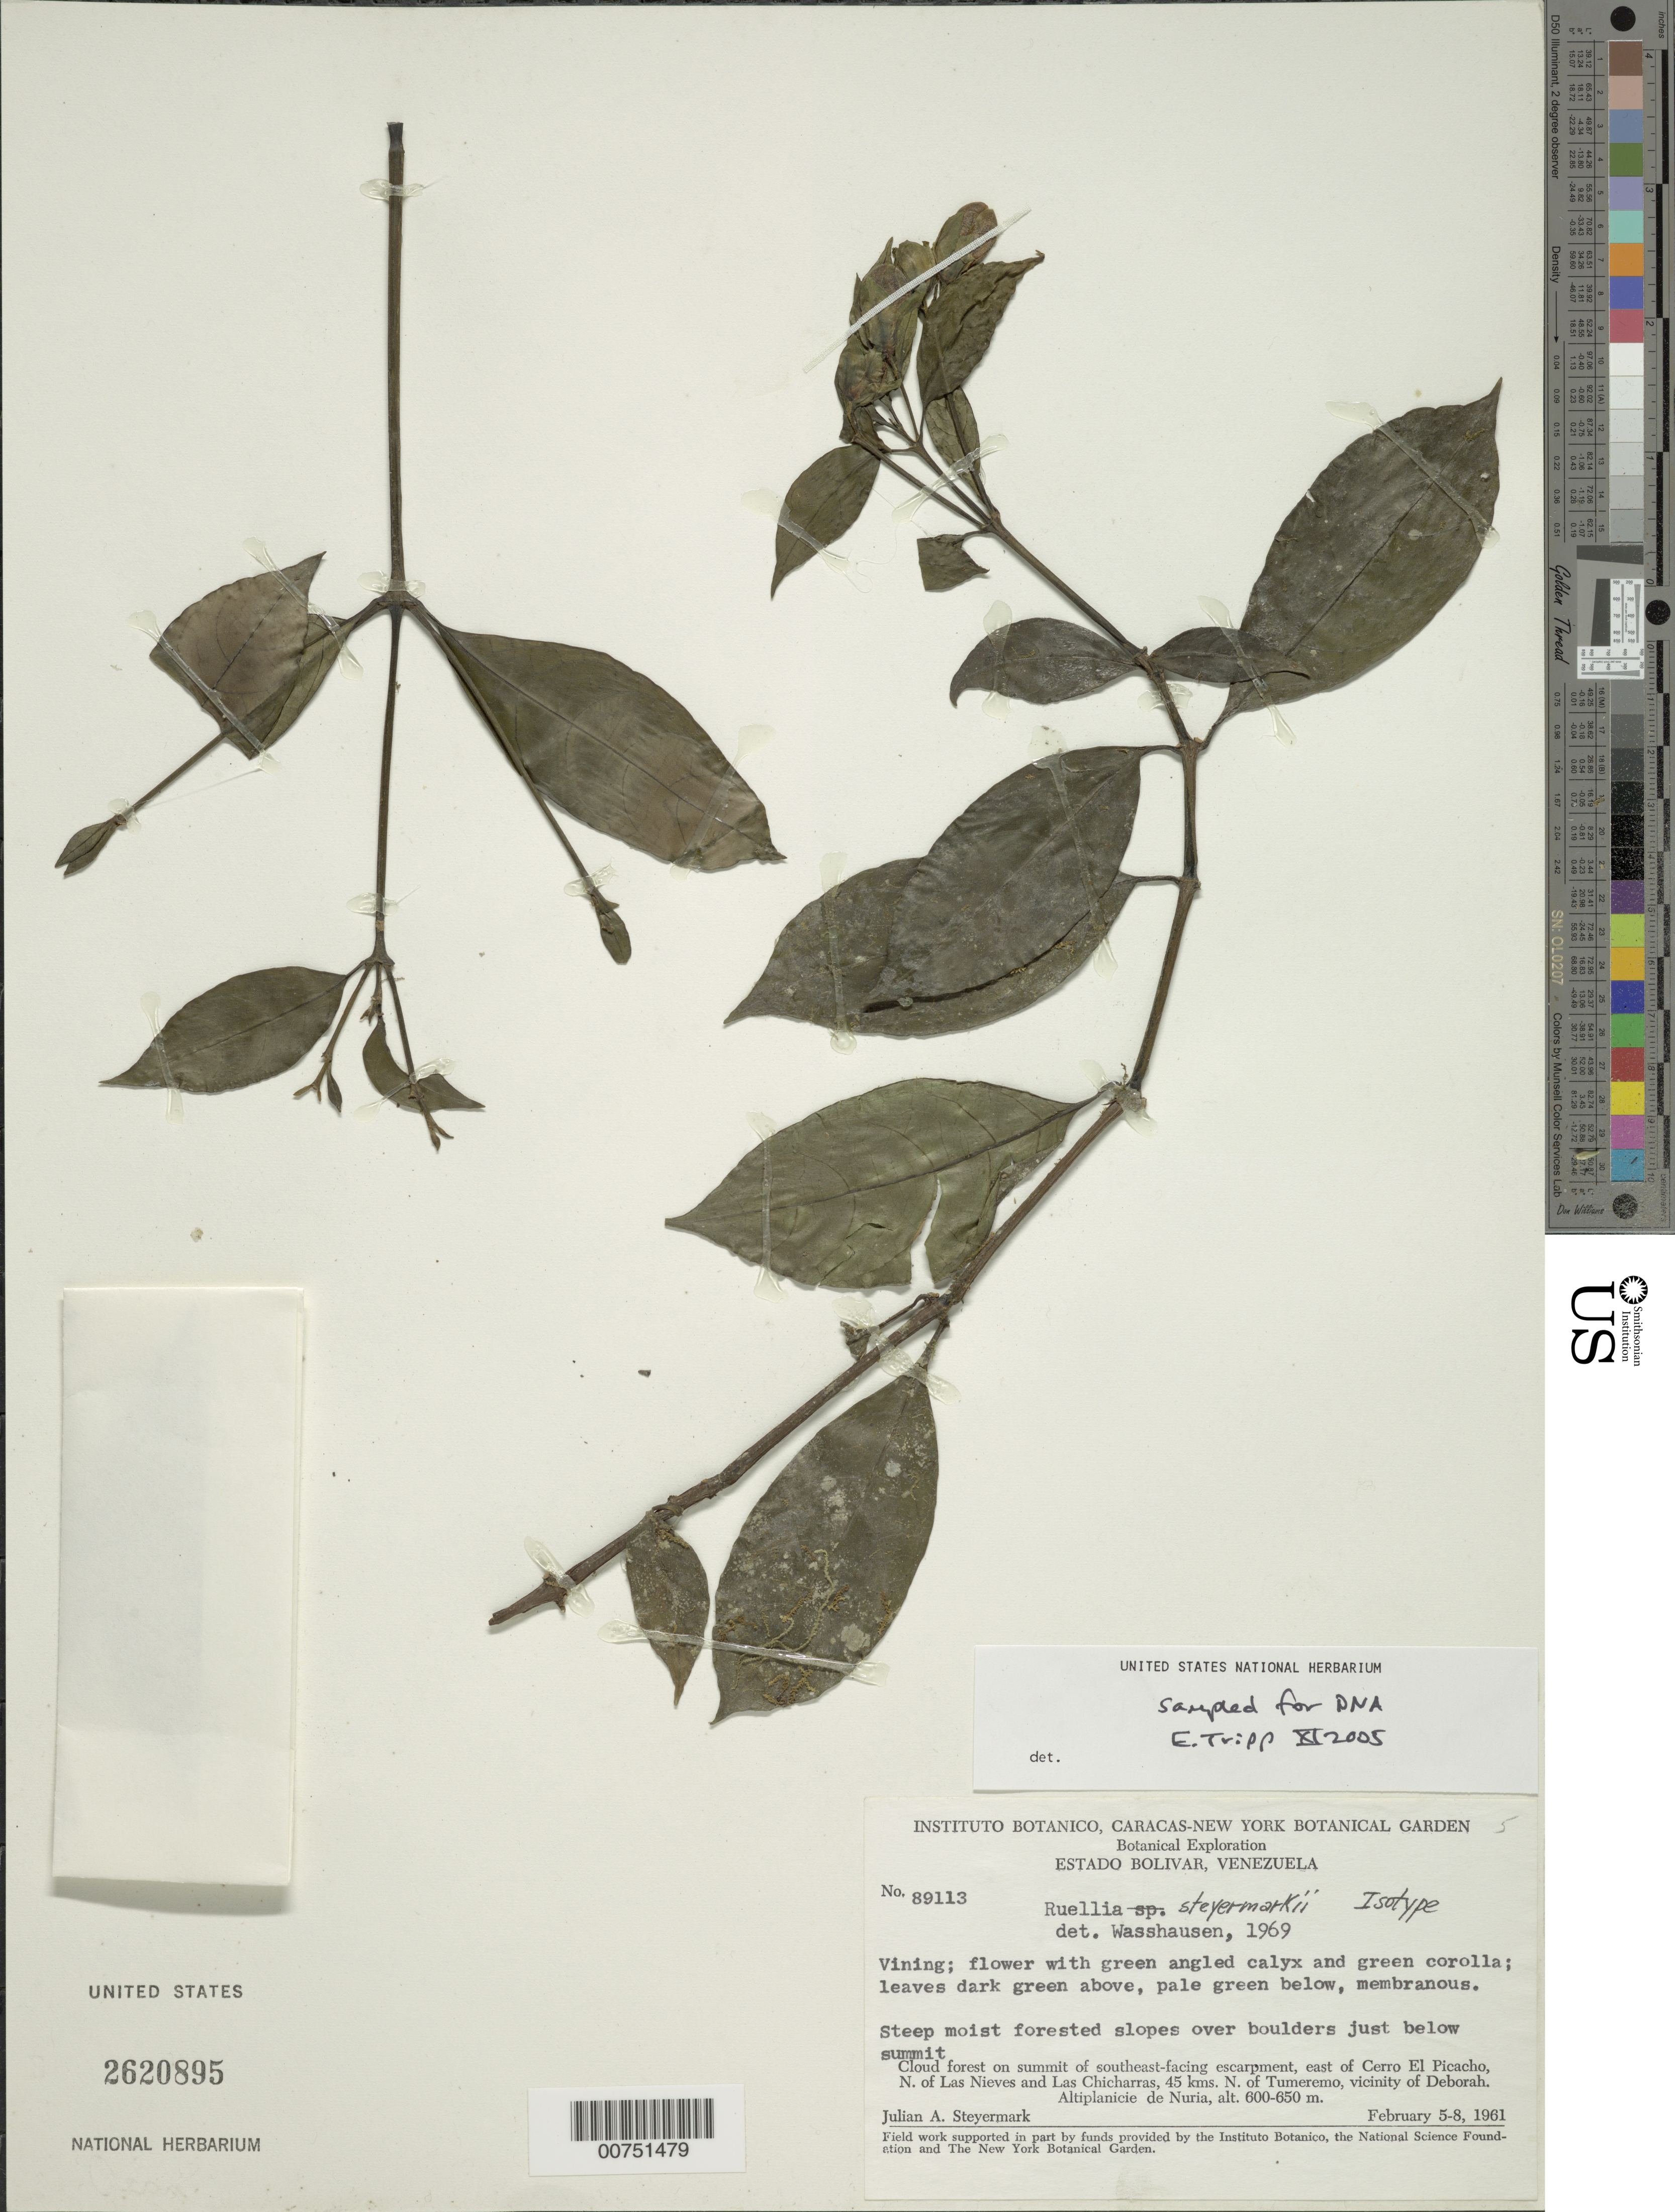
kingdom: Plantae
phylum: Tracheophyta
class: Magnoliopsida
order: Lamiales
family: Acanthaceae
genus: Ruellia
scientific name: Ruellia steyermarkii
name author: Wassh.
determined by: Wasshausen, Dieter C., (BOT), Smithsonian Institution - National Museum of Natural History (UNITED STATES)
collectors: J. Steyermark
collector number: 89113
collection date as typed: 5-Feb-61 to 8-Feb-61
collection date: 1961-02-05/1961-02-08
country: Venezuela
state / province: Bolívar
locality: Cerro El Picacho, N of Las Nieves & Las Chicharras, 45 km N of Tumeremo, vic of Deborah, Altiplanicie de Nuria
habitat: steep moist forested slopes over boulders just below summit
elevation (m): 600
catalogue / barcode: US 2620895